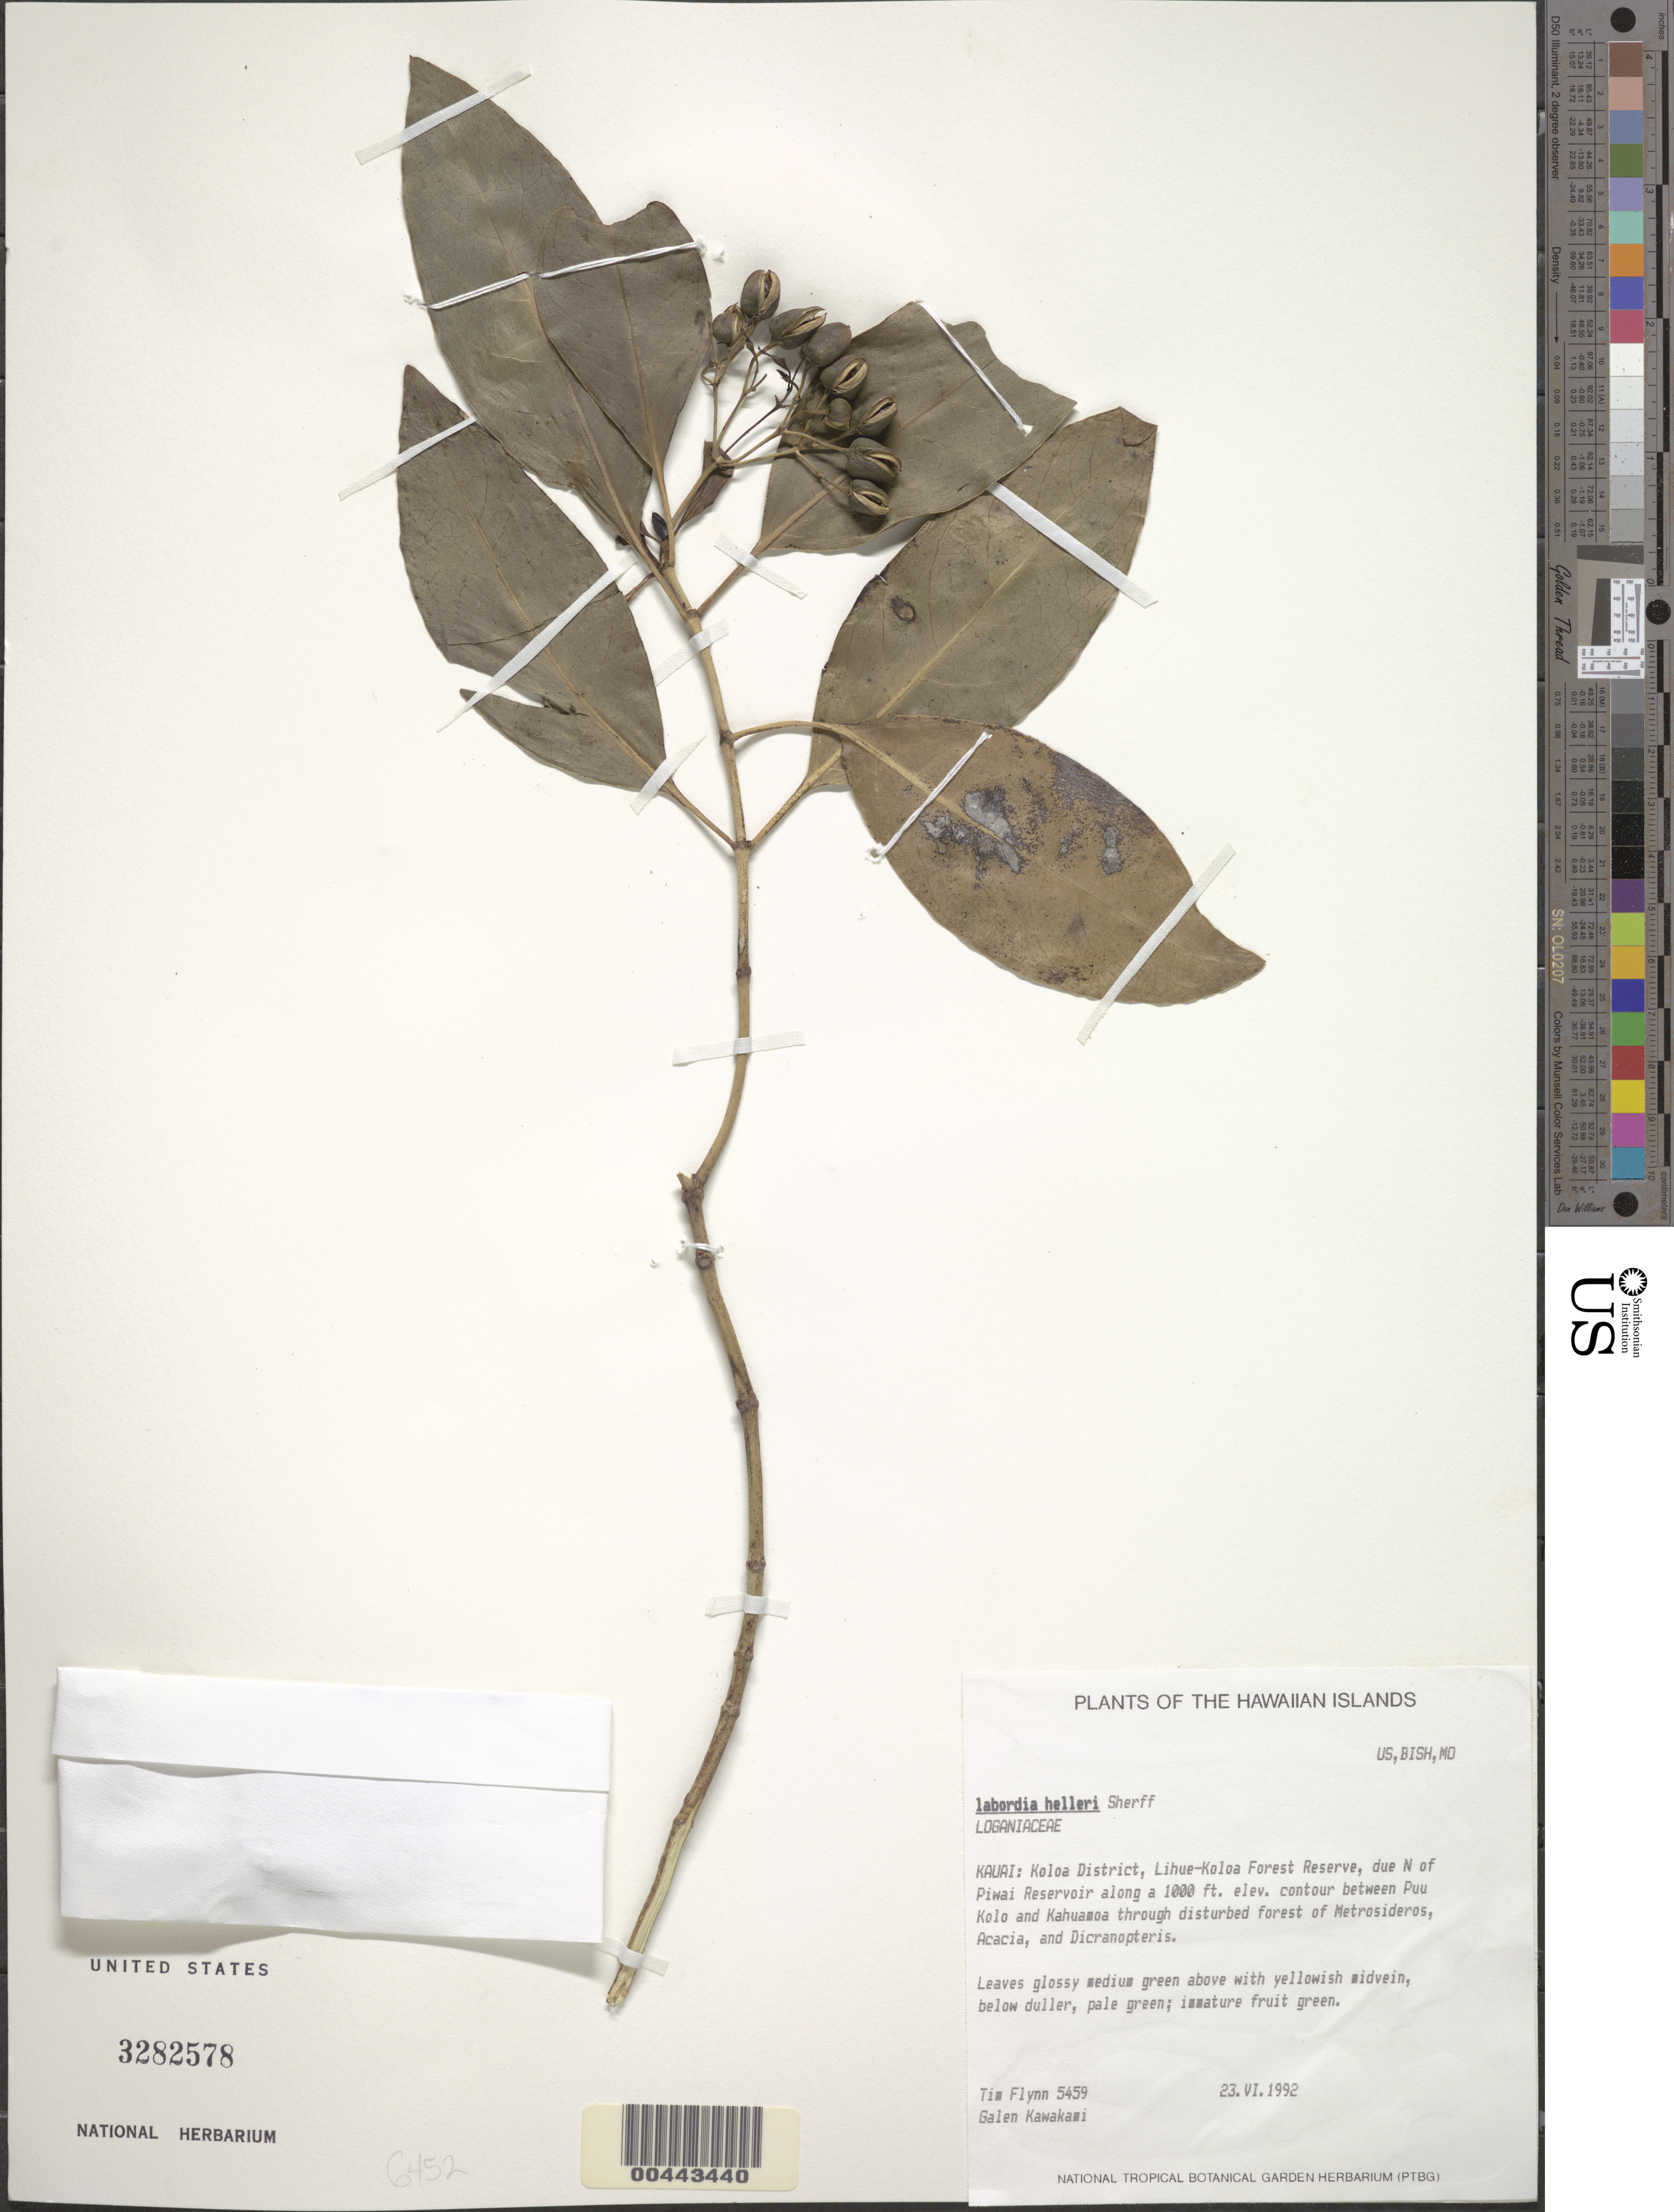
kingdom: Plantae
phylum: Tracheophyta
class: Magnoliopsida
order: Gentianales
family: Loganiaceae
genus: Geniostoma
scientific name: Geniostoma helleri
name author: (Sherff) Byng & Christenh.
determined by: Wagner, W. L., (BOT), Smithsonian Institution - National Museum of Natural History (UNITED STATES)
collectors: T. W. Flynn & G. Kawakami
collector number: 5459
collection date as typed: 23 Jun 1992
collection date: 1992-06-23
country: United States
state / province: Hawaii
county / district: Kauai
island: Kaua'i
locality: Koloa Dist., Lihue-Koloa For Res, due N of Piwai Reservoir between Puu Kolo and Kahuamoa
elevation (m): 305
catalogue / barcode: US 3282578